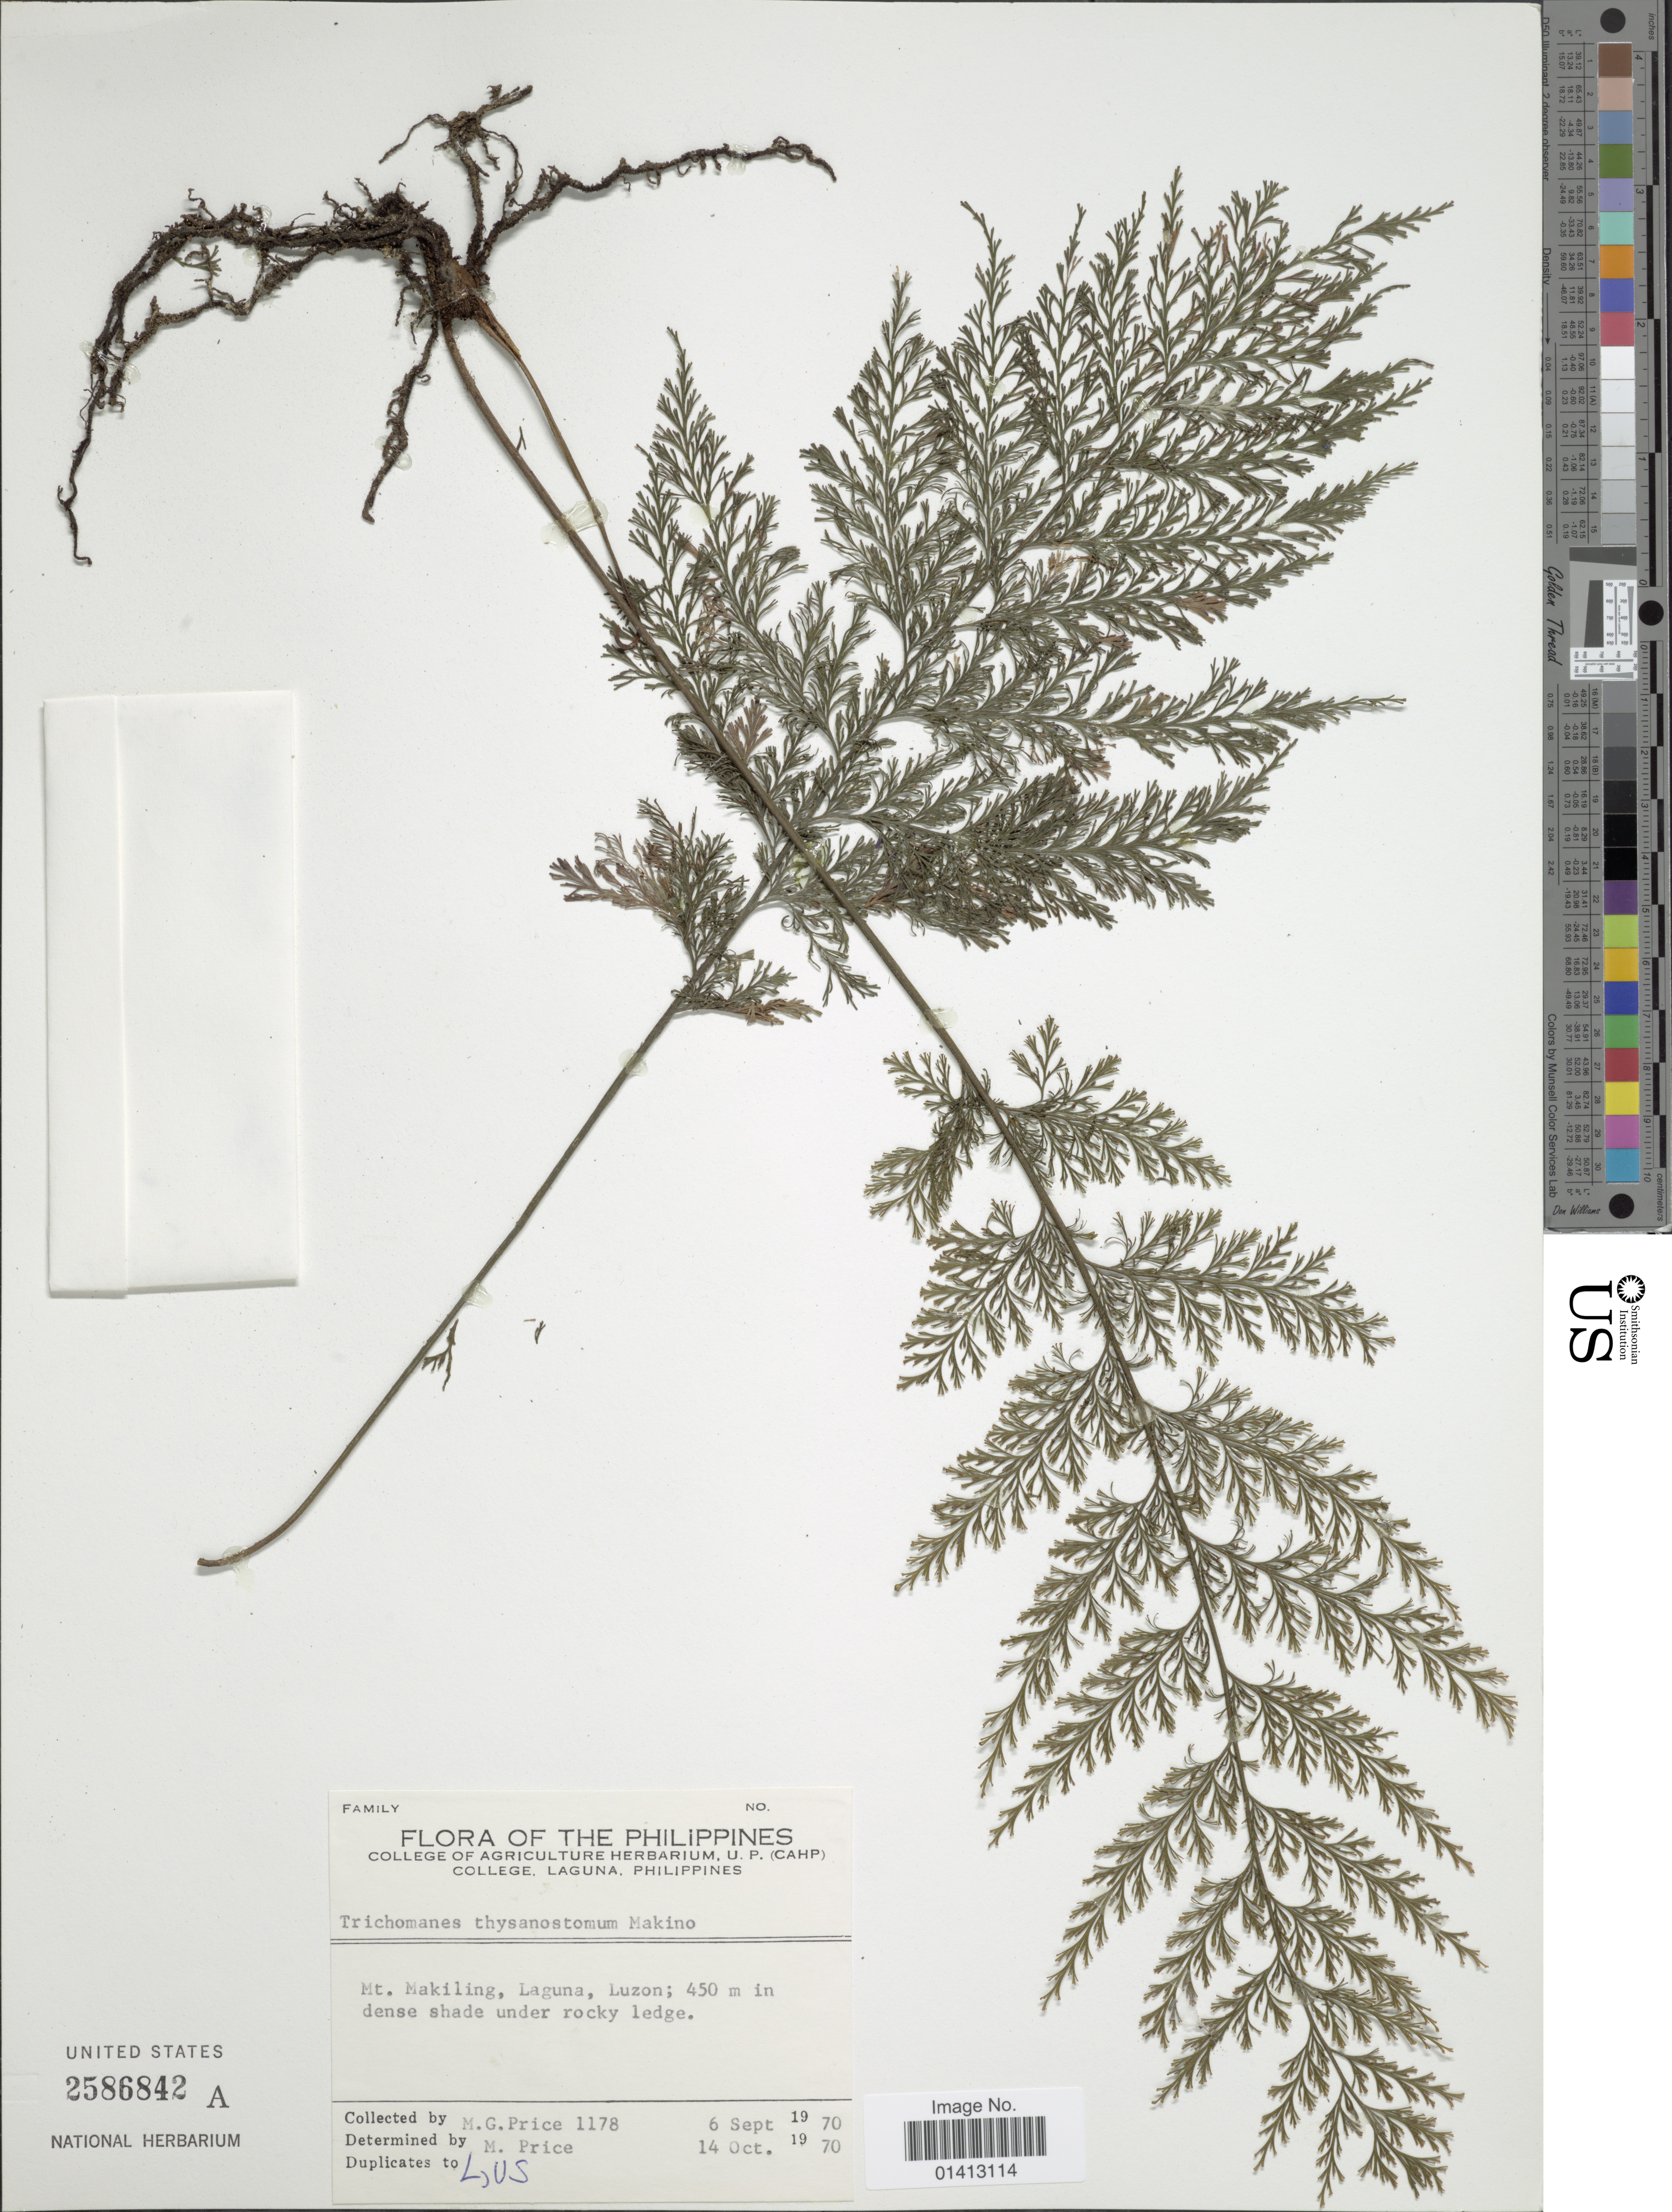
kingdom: Plantae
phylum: Tracheophyta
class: Polypodiopsida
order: Hymenophyllales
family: Hymenophyllaceae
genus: Crepidomanes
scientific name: Crepidomanes thysanostomum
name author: (Makino) Ebihara & K. Iwats.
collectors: M. G. Price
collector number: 1178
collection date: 1970-09-06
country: Philippines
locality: Mt Makiling, Laguna, Luzon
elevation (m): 450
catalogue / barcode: US 2586842A